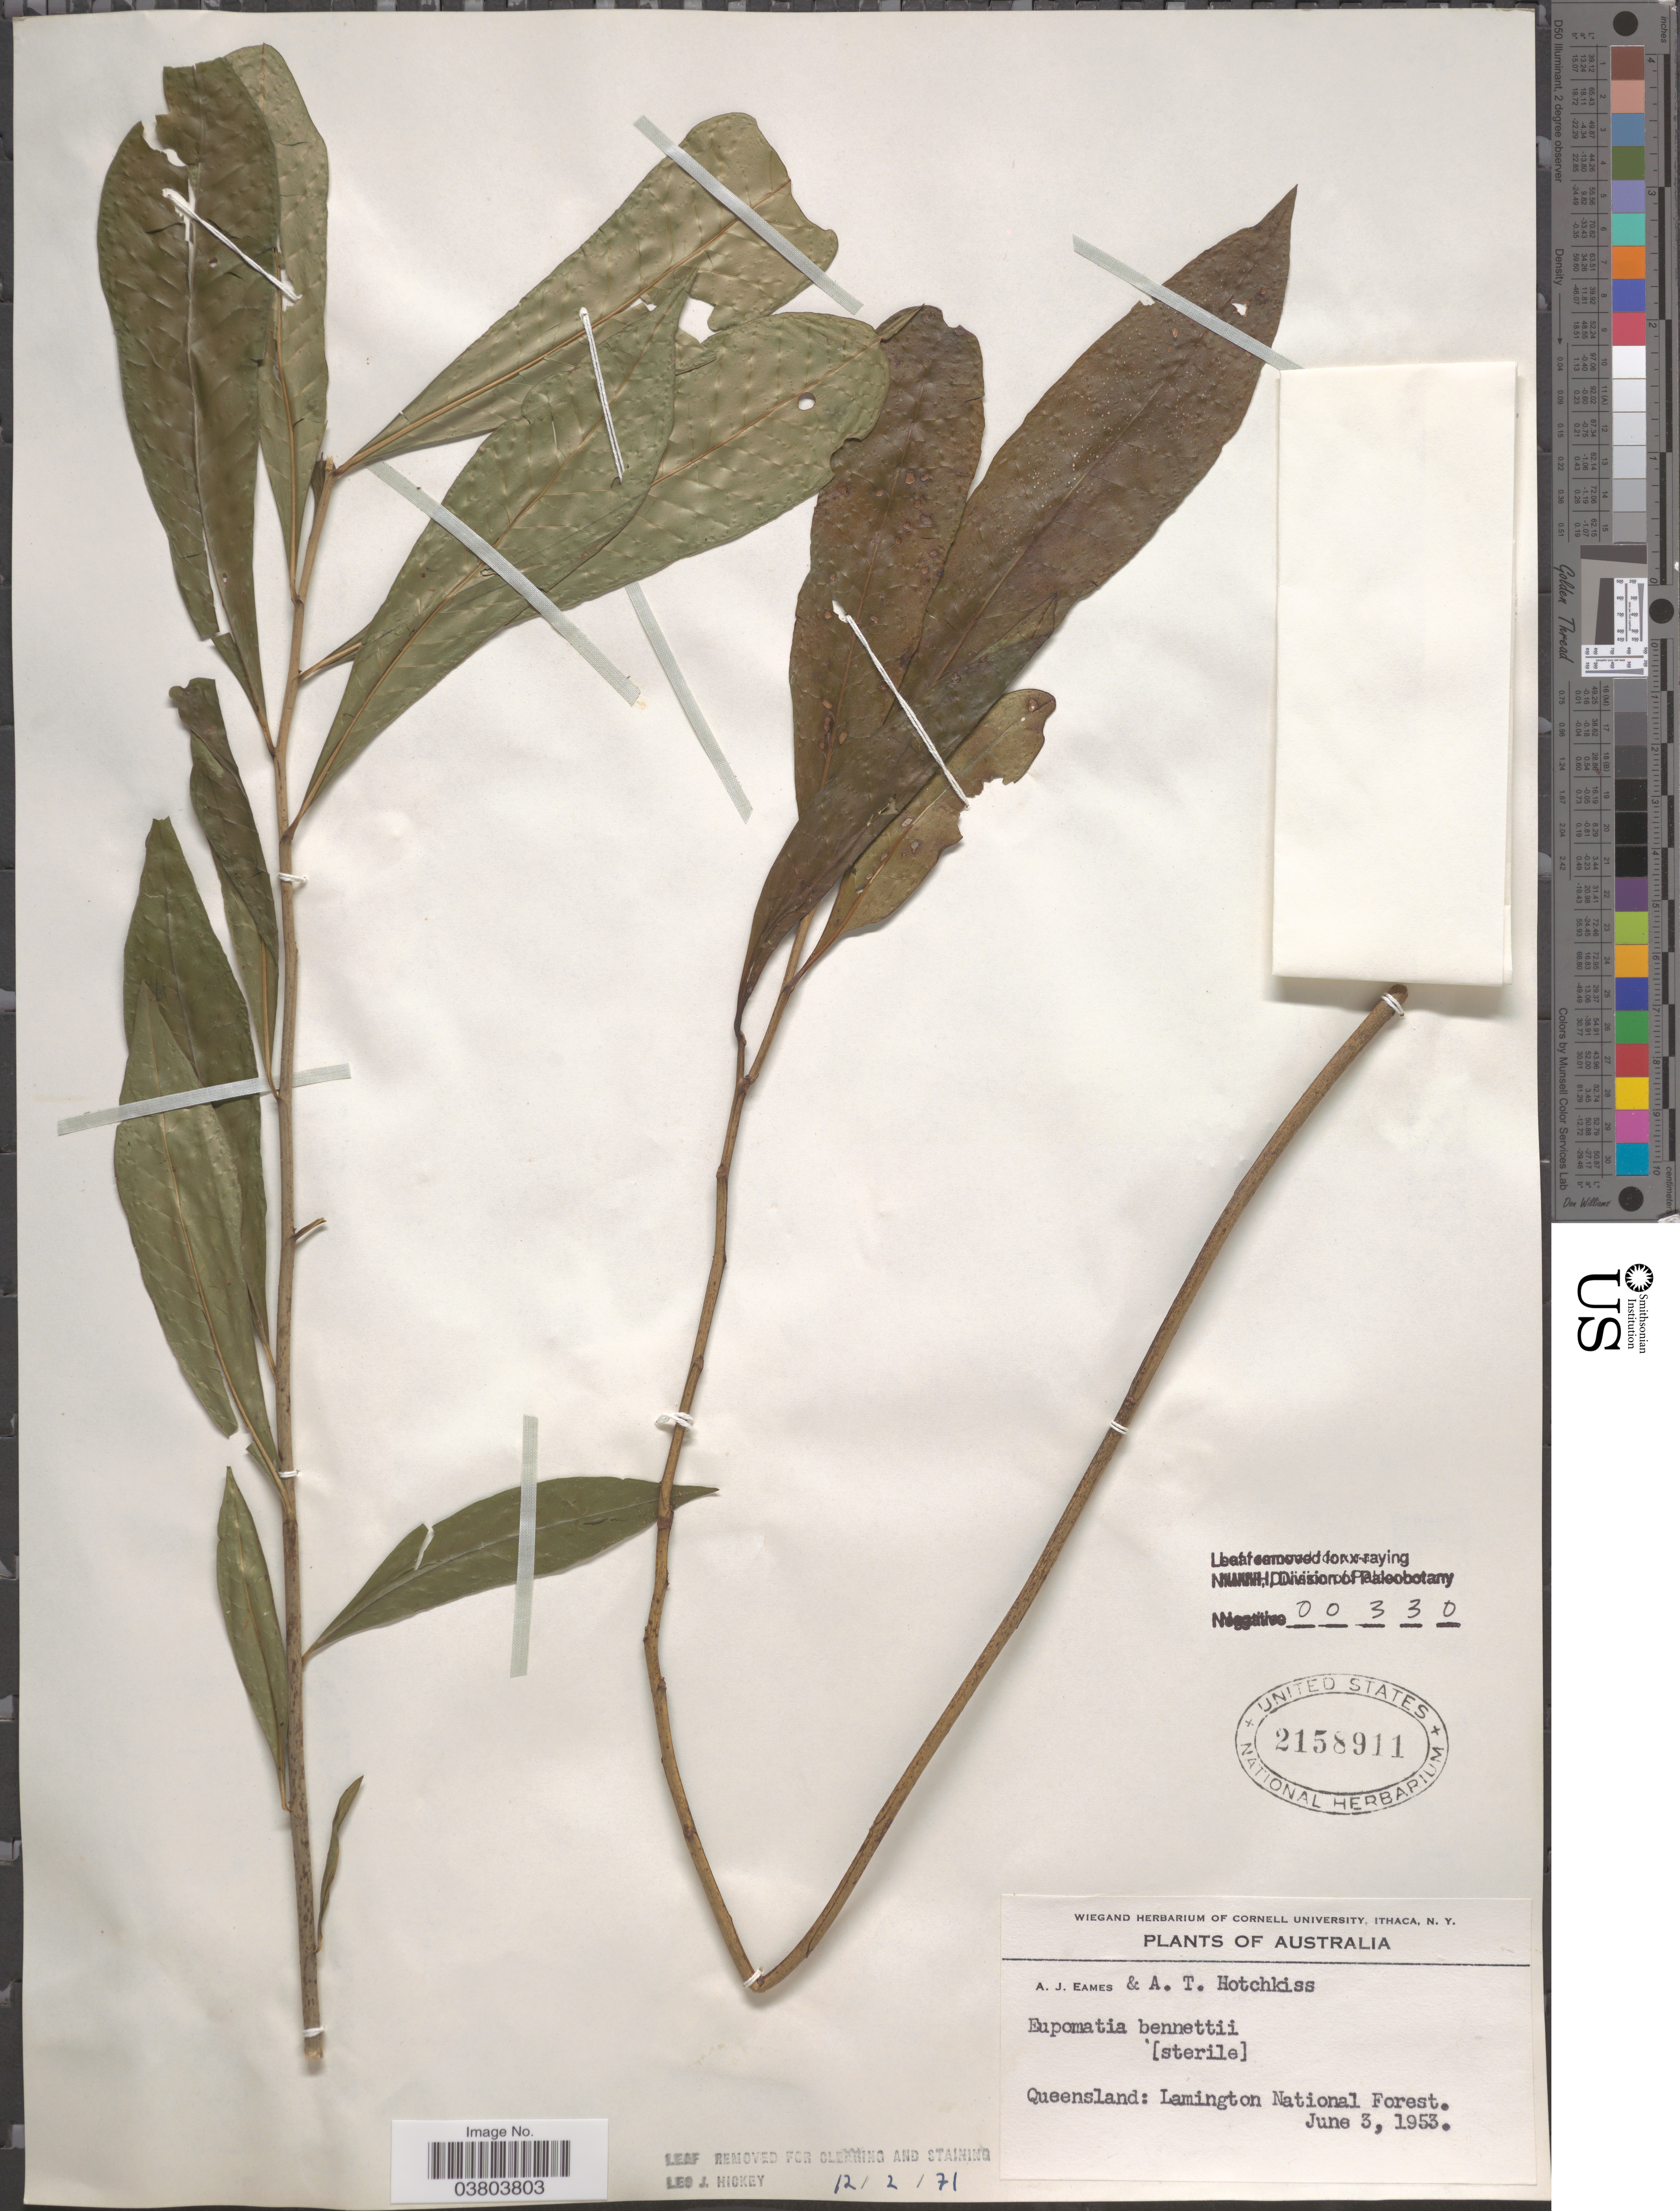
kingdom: Plantae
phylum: Tracheophyta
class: Magnoliopsida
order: Magnoliales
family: Eupomatiaceae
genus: Eupomatia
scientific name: Eupomatia bennettii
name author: F. Muell.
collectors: A. J. Eames & A. Hotchkiss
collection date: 1953-06-03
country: Australia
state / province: Queensland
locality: Lamington National Forest.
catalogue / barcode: US 2158911